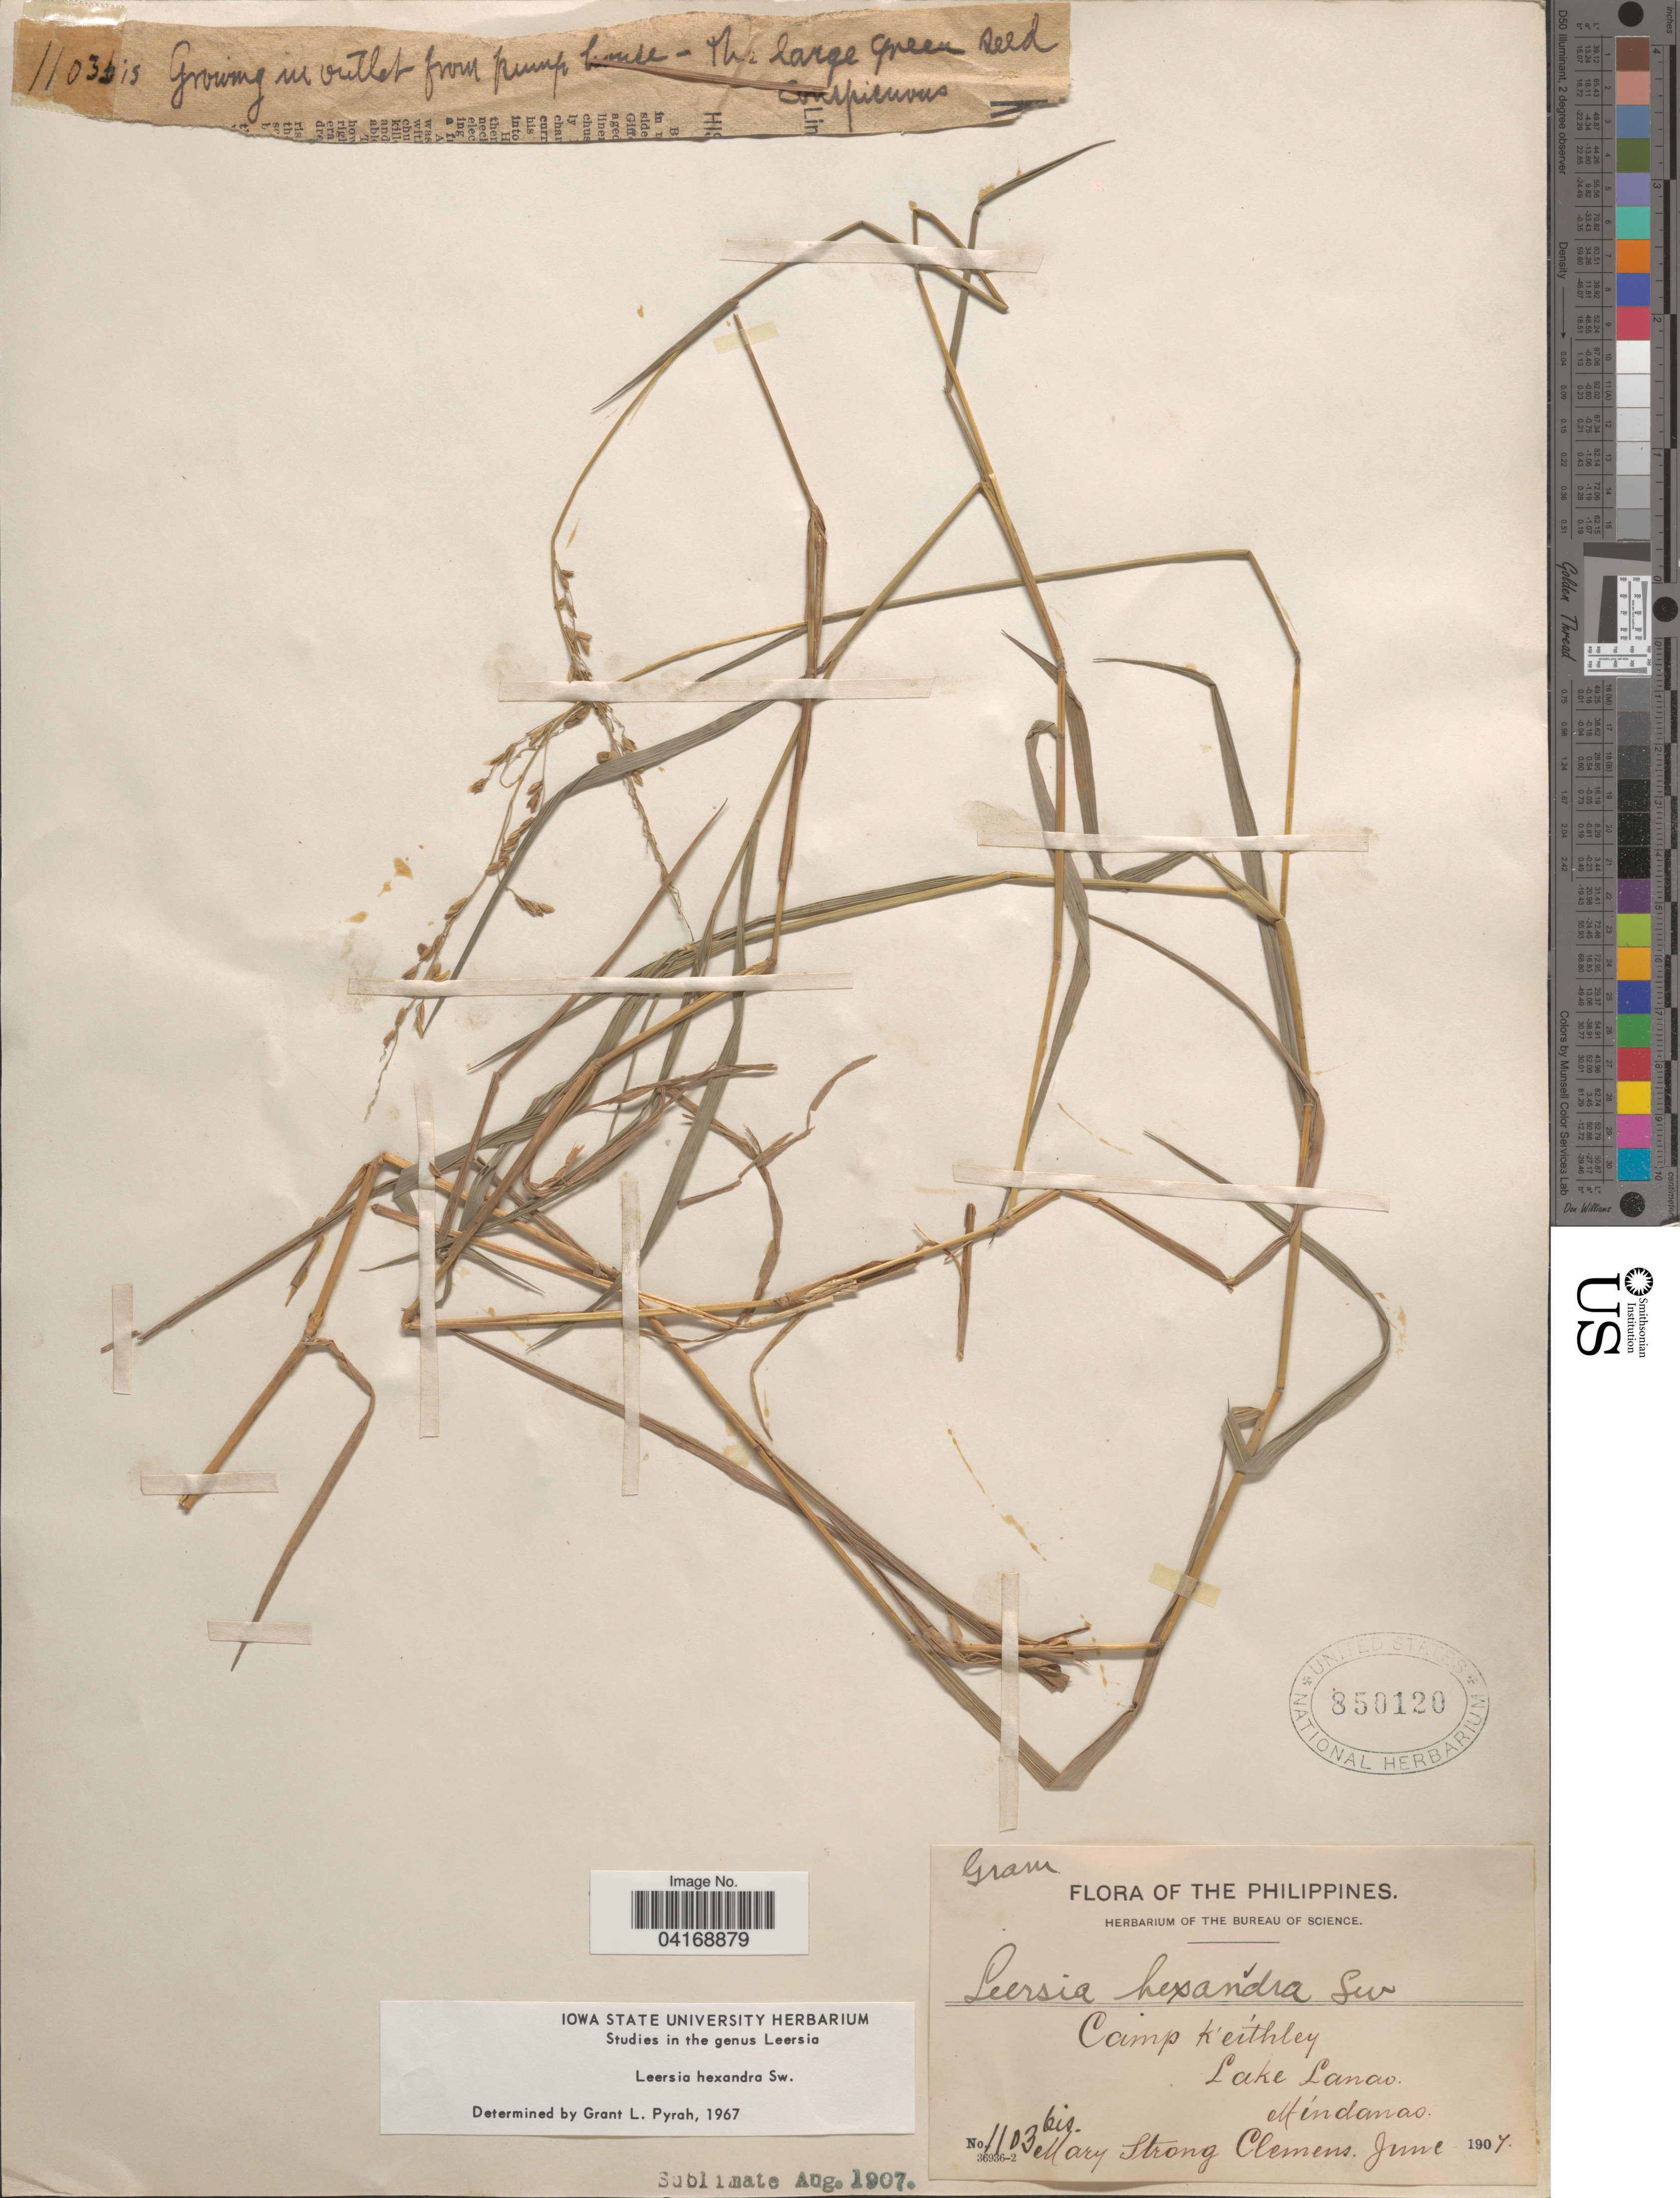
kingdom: Plantae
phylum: Tracheophyta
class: Liliopsida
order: Poales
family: Poaceae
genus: Leersia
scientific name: Leersia hexandra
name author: Sw.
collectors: M. S. Clemens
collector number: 1103bis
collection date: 1907-06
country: Philippines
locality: Camp Keithley. Lake Lanao. Mindanao.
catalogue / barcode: US 850120